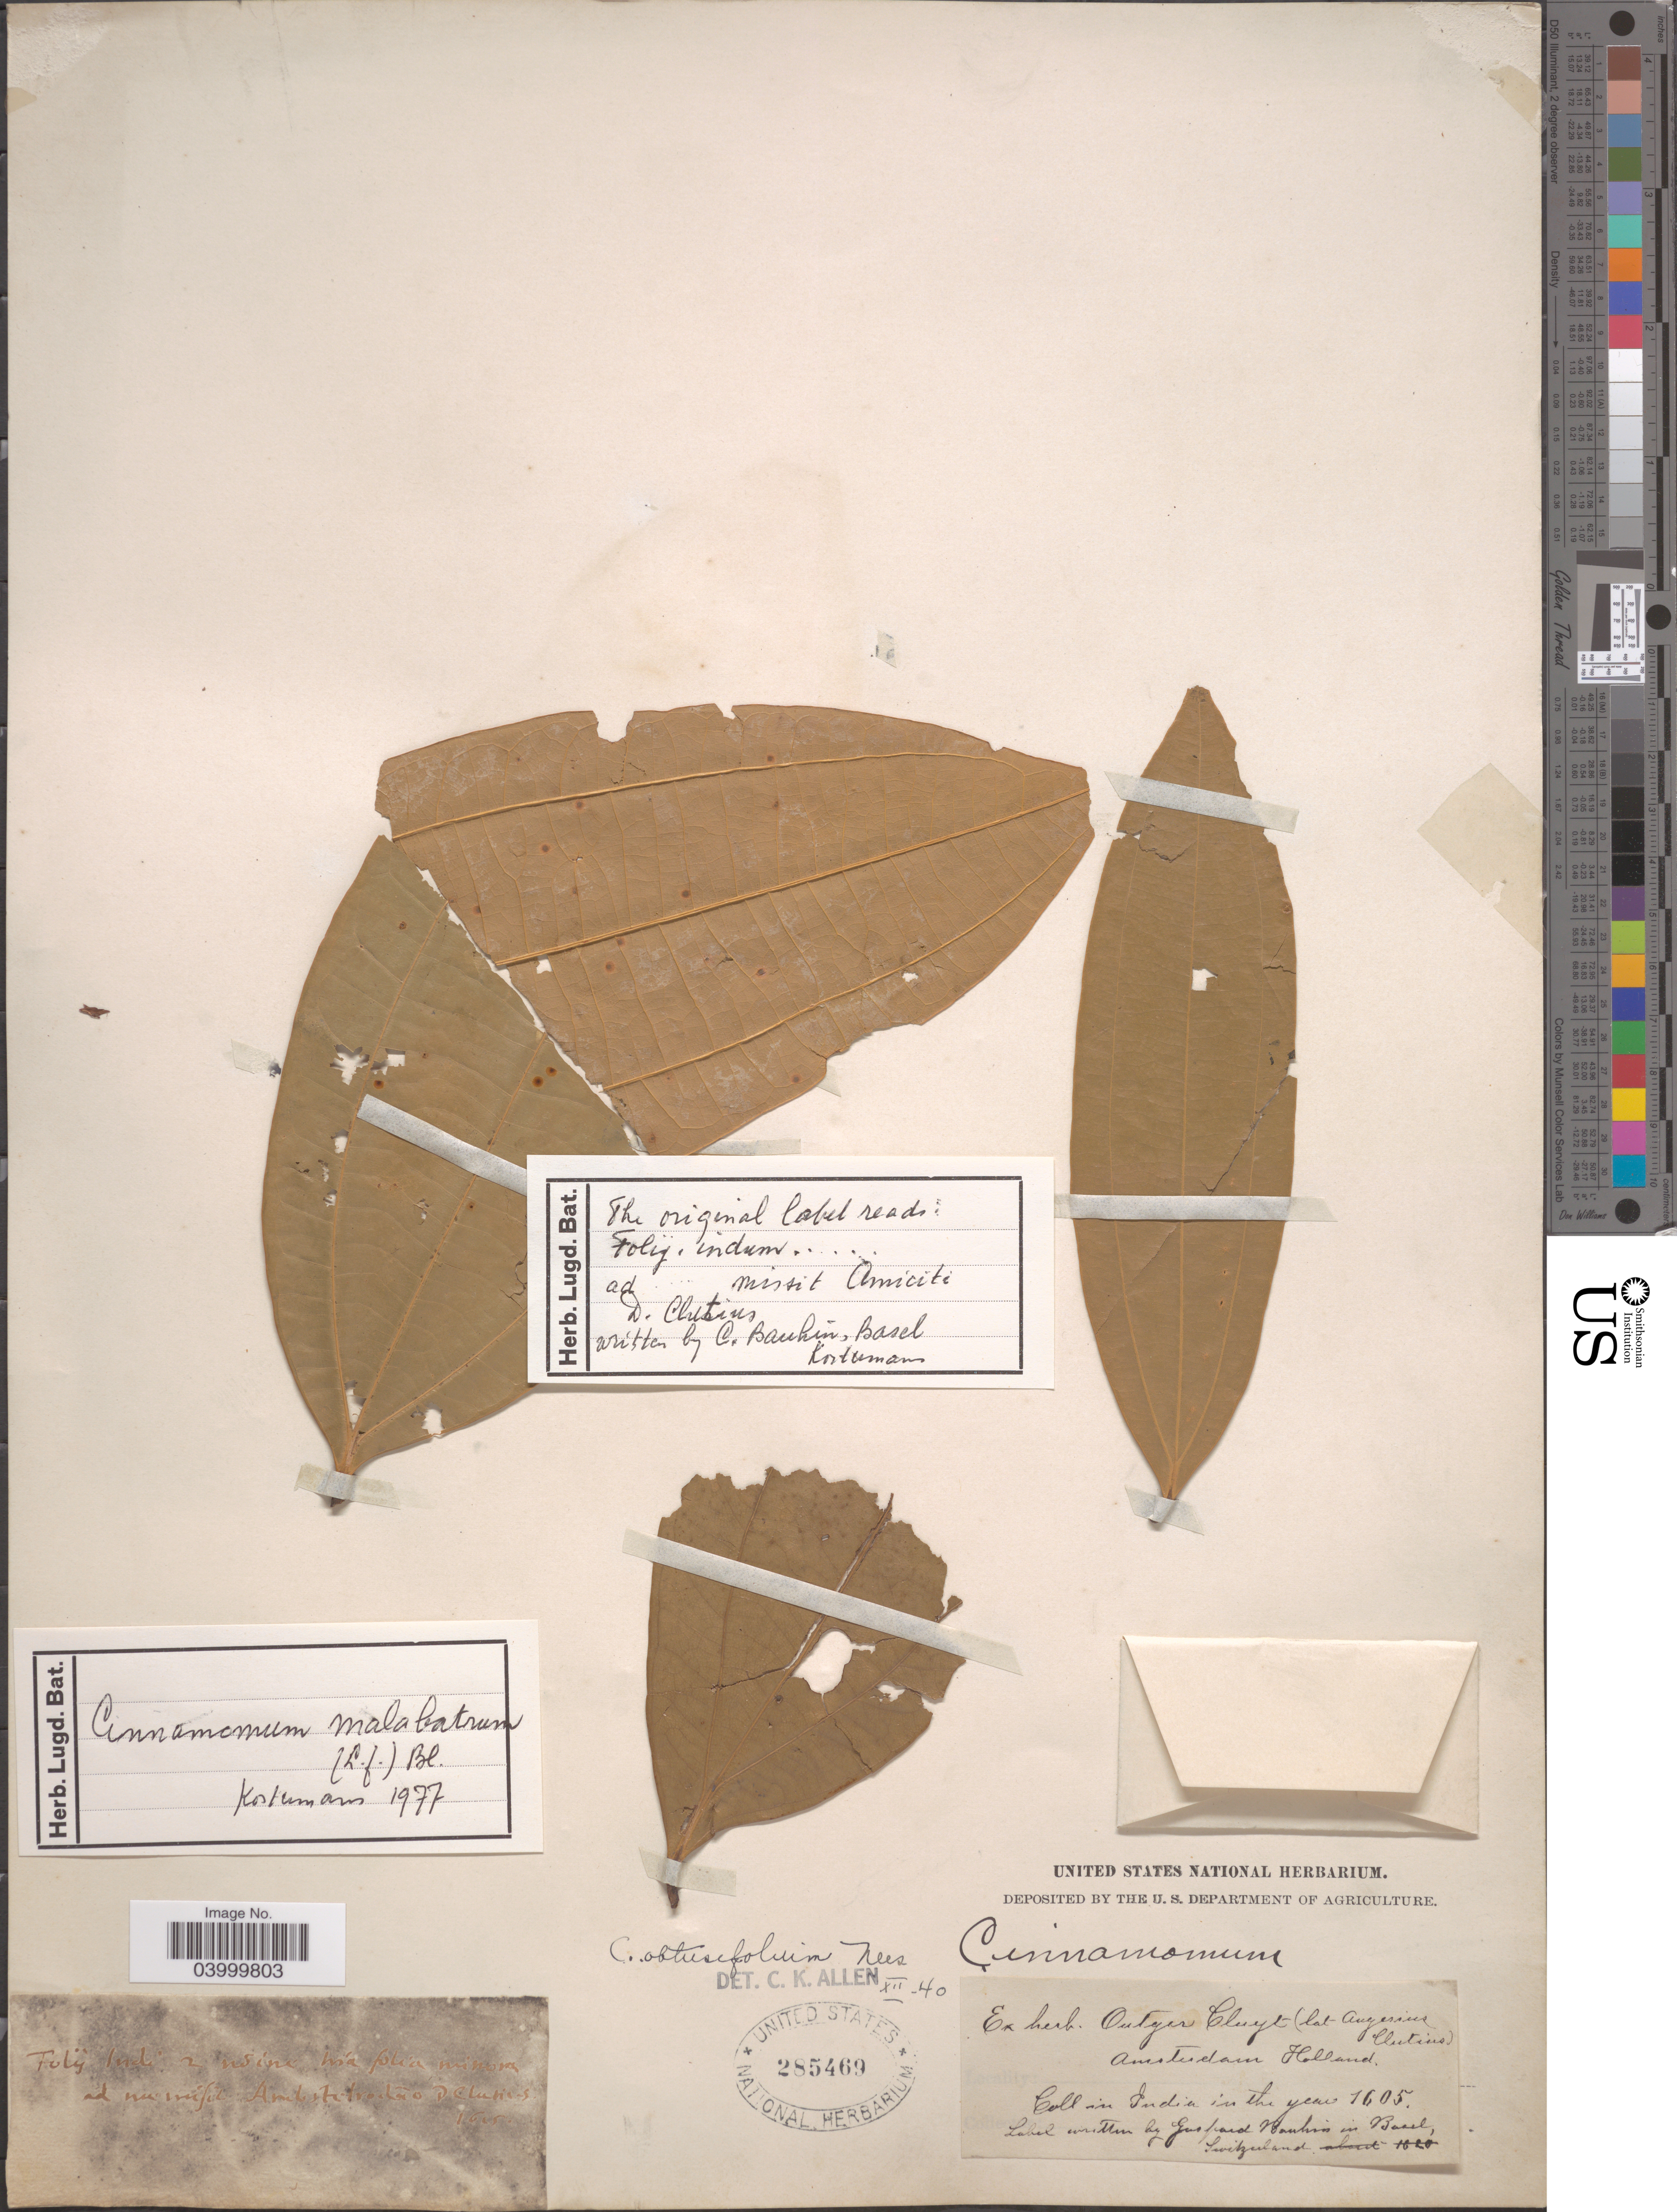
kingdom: Plantae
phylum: Tracheophyta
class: Magnoliopsida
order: Laurales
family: Lauraceae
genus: Cinnamomum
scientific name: Cinnamomum malabathrum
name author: (Lam.) J. Presl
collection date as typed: Transcribed d/m/y: //1605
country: India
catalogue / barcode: US 285469